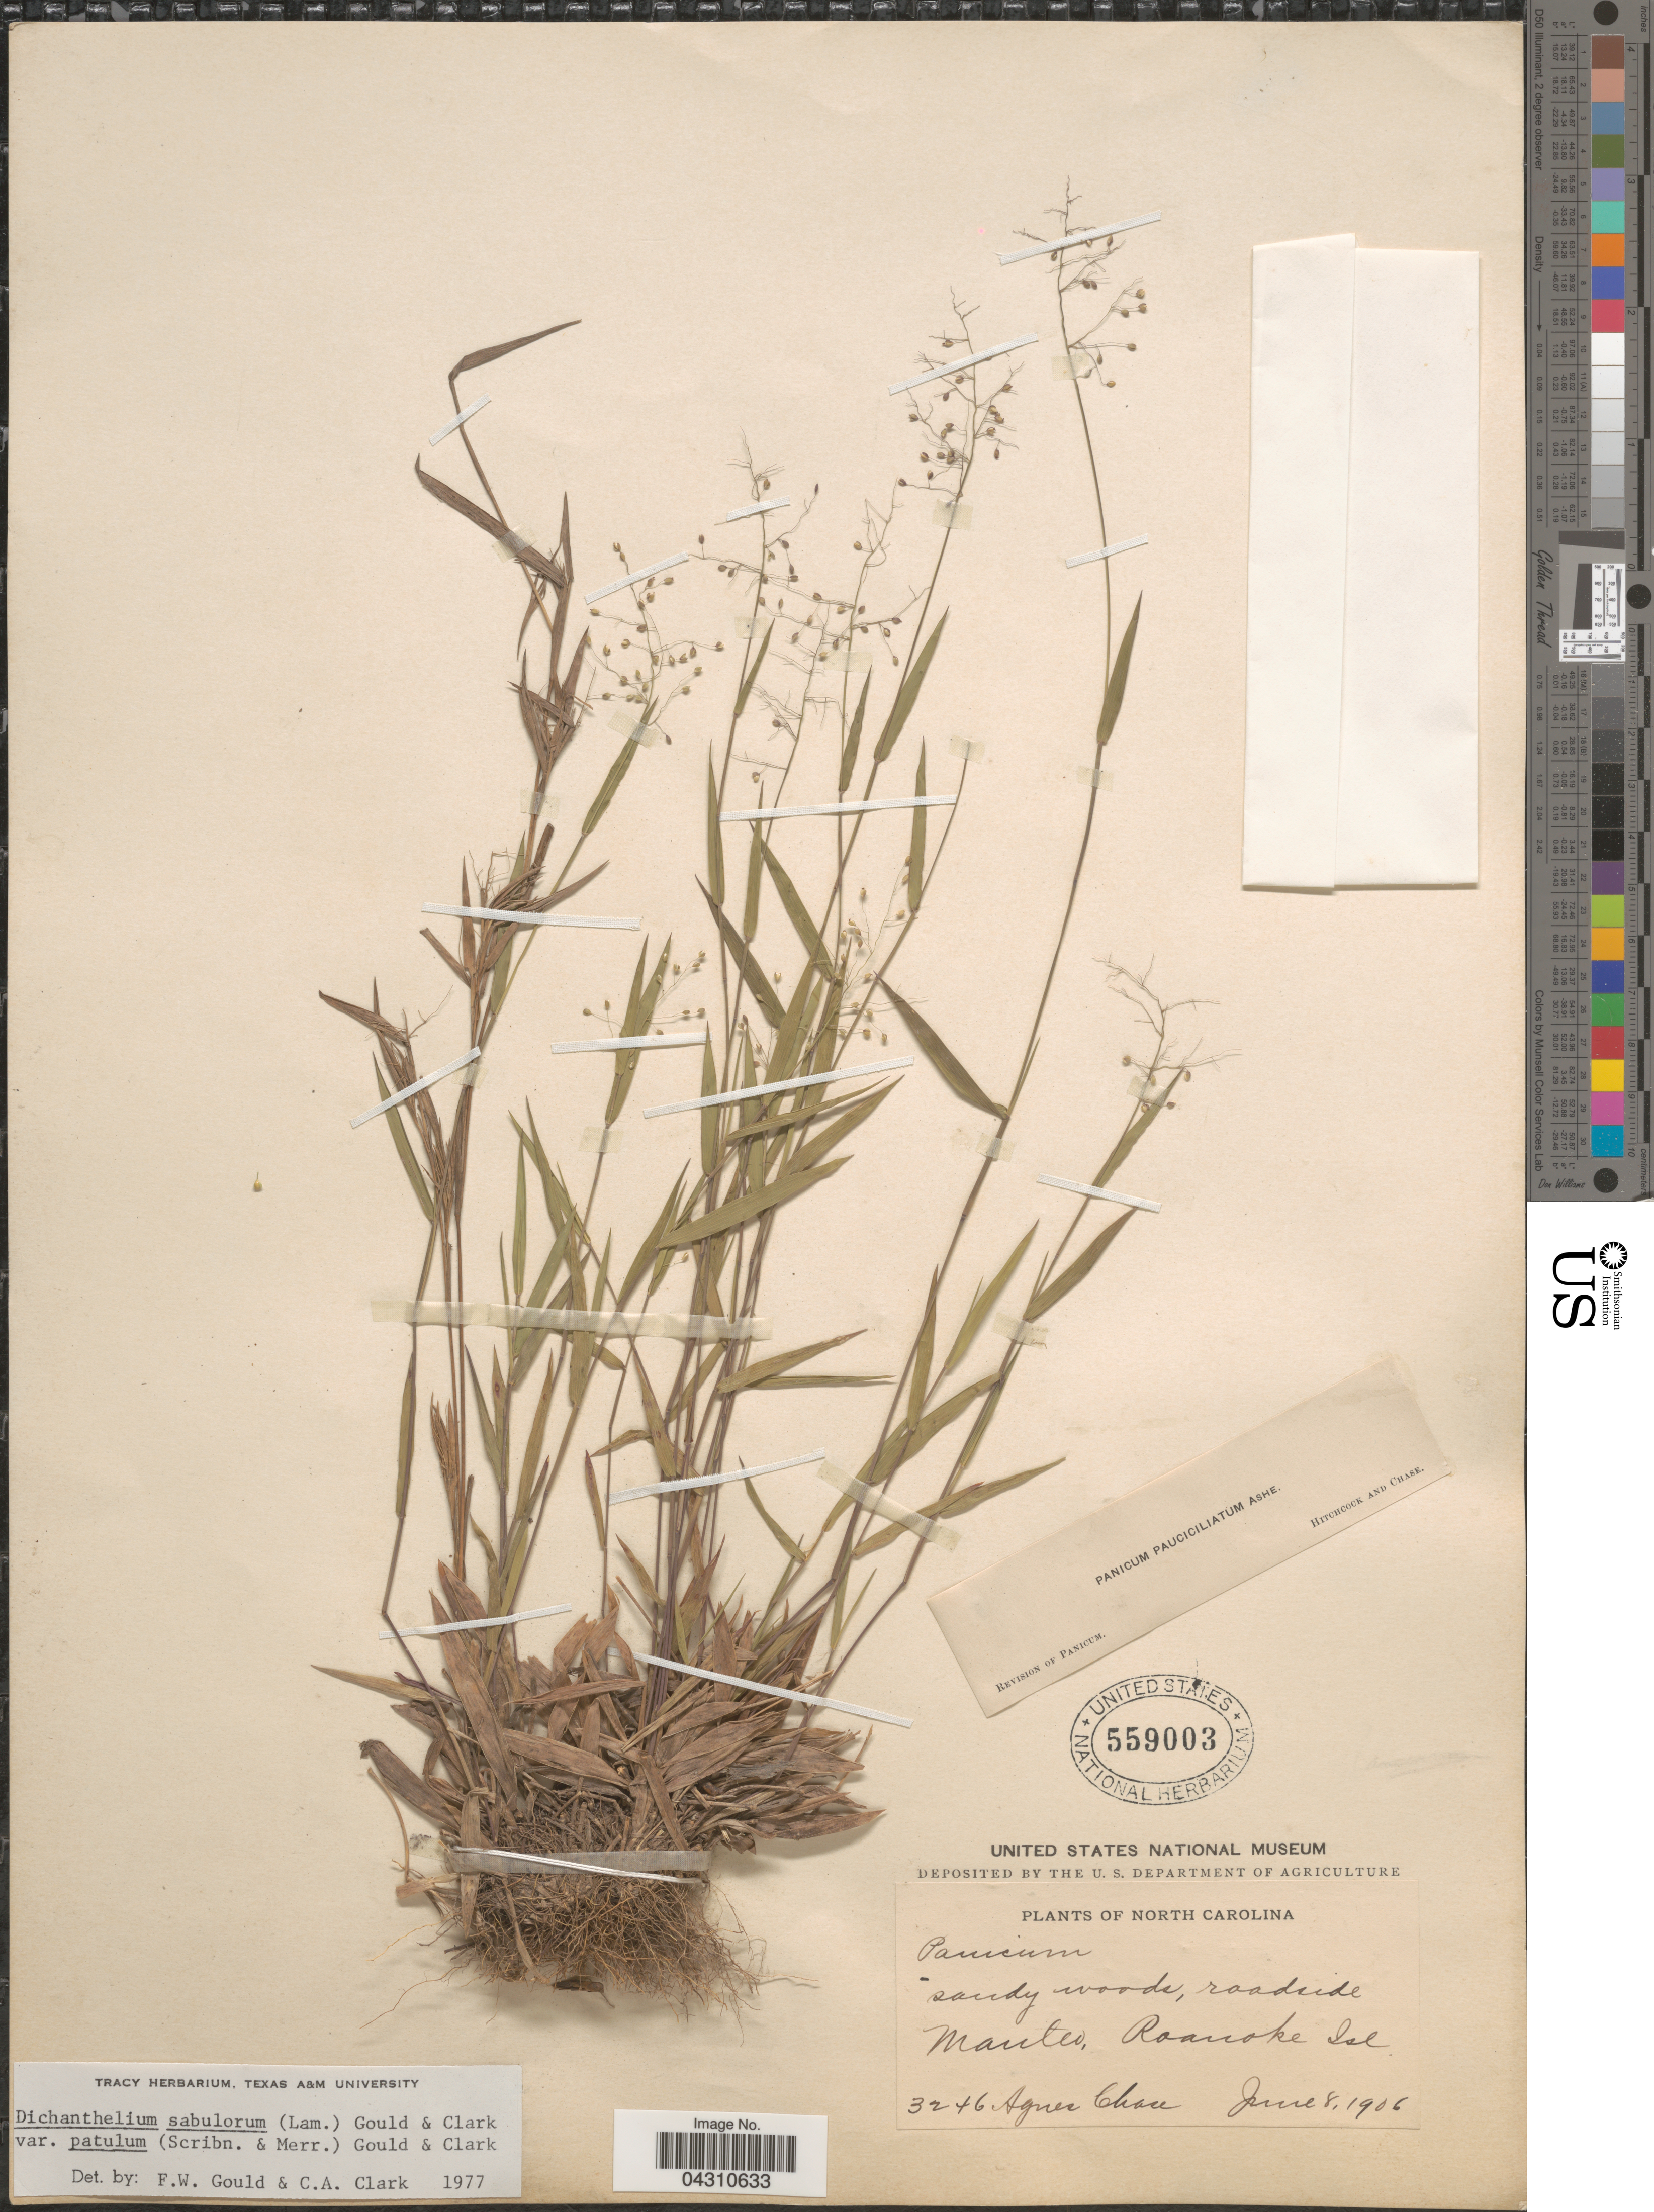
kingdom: Plantae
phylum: Tracheophyta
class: Liliopsida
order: Poales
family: Poaceae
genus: Dichanthelium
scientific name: Dichanthelium portoricense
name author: (Desv. ex Ham.) B.F. Hansen & Wunderlin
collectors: A. Chase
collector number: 3246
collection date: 1906-06-08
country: United States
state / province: North Carolina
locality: Sandy woods, roadside Manteo, Roanoke Isl.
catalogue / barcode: US 559003